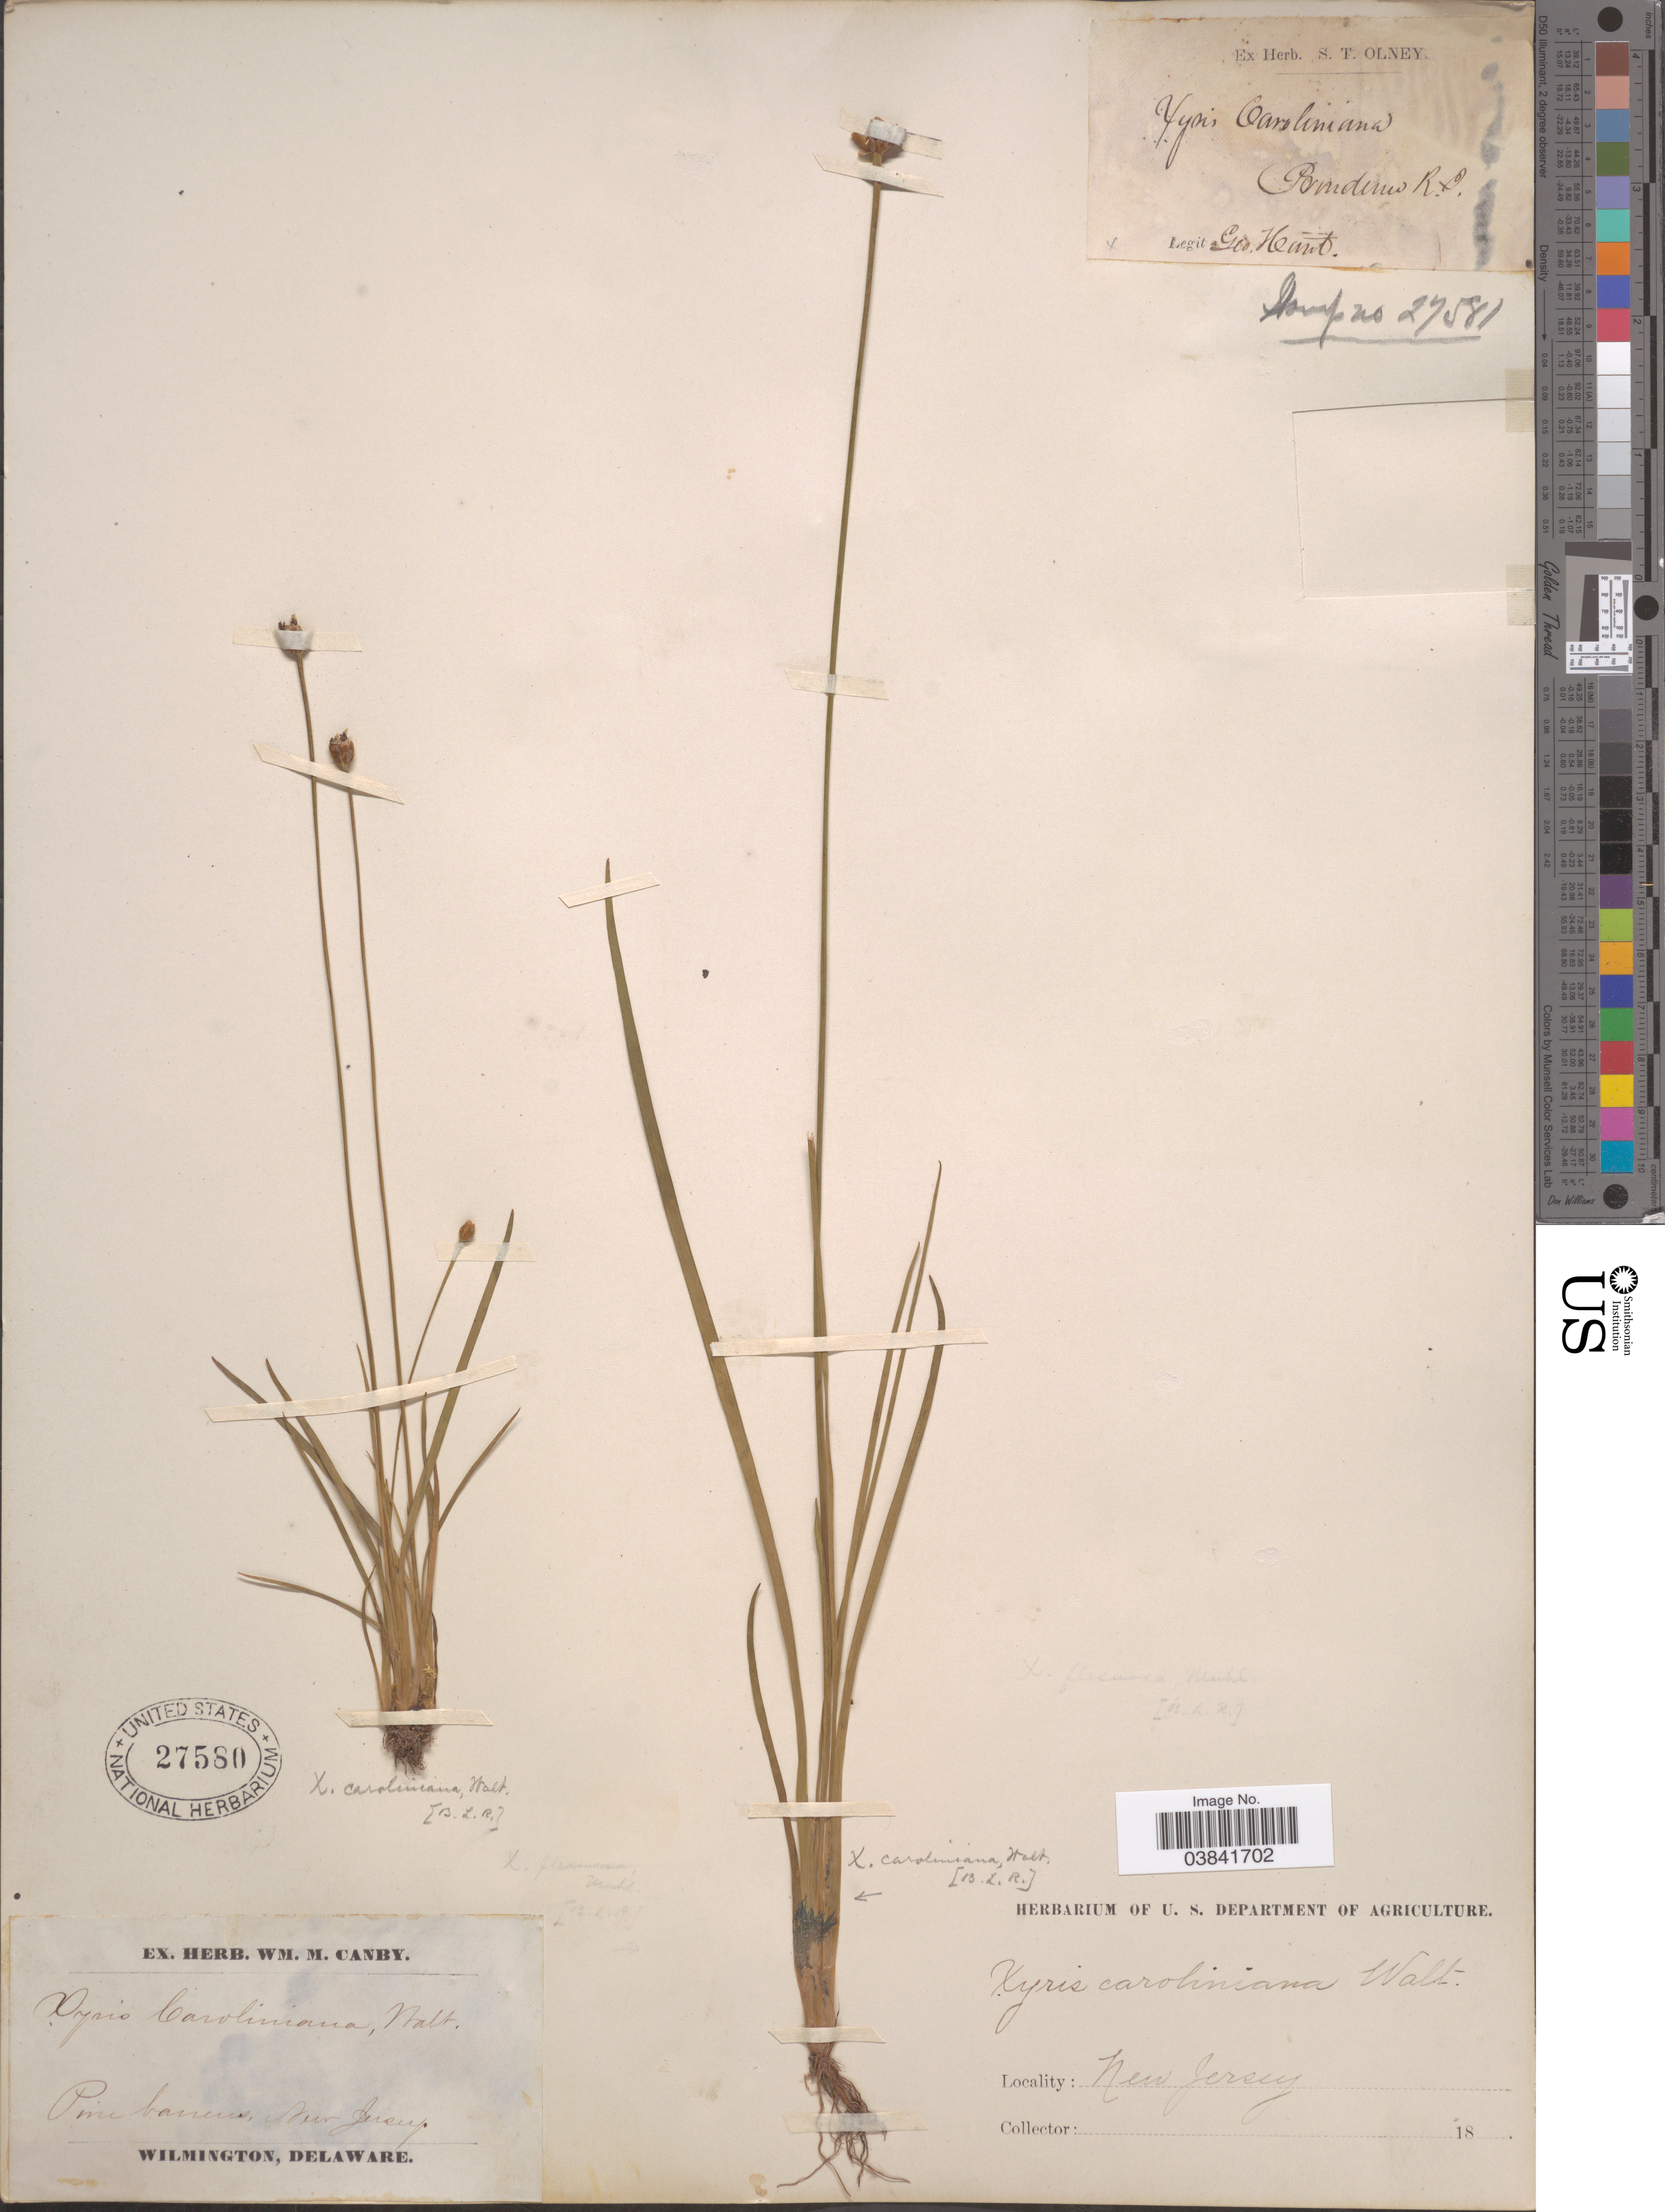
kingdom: Plantae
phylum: Tracheophyta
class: Liliopsida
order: Poales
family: Xyridaceae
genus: Xyris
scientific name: Xyris difformis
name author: Chapm.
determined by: Strong, Mark T., (BOT), Smithsonian Institution - National Museum of Natural History (UNITED STATES)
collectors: G. Hunt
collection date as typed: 18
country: United States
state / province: New Jersey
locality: Pine barrens.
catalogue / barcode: US 27580